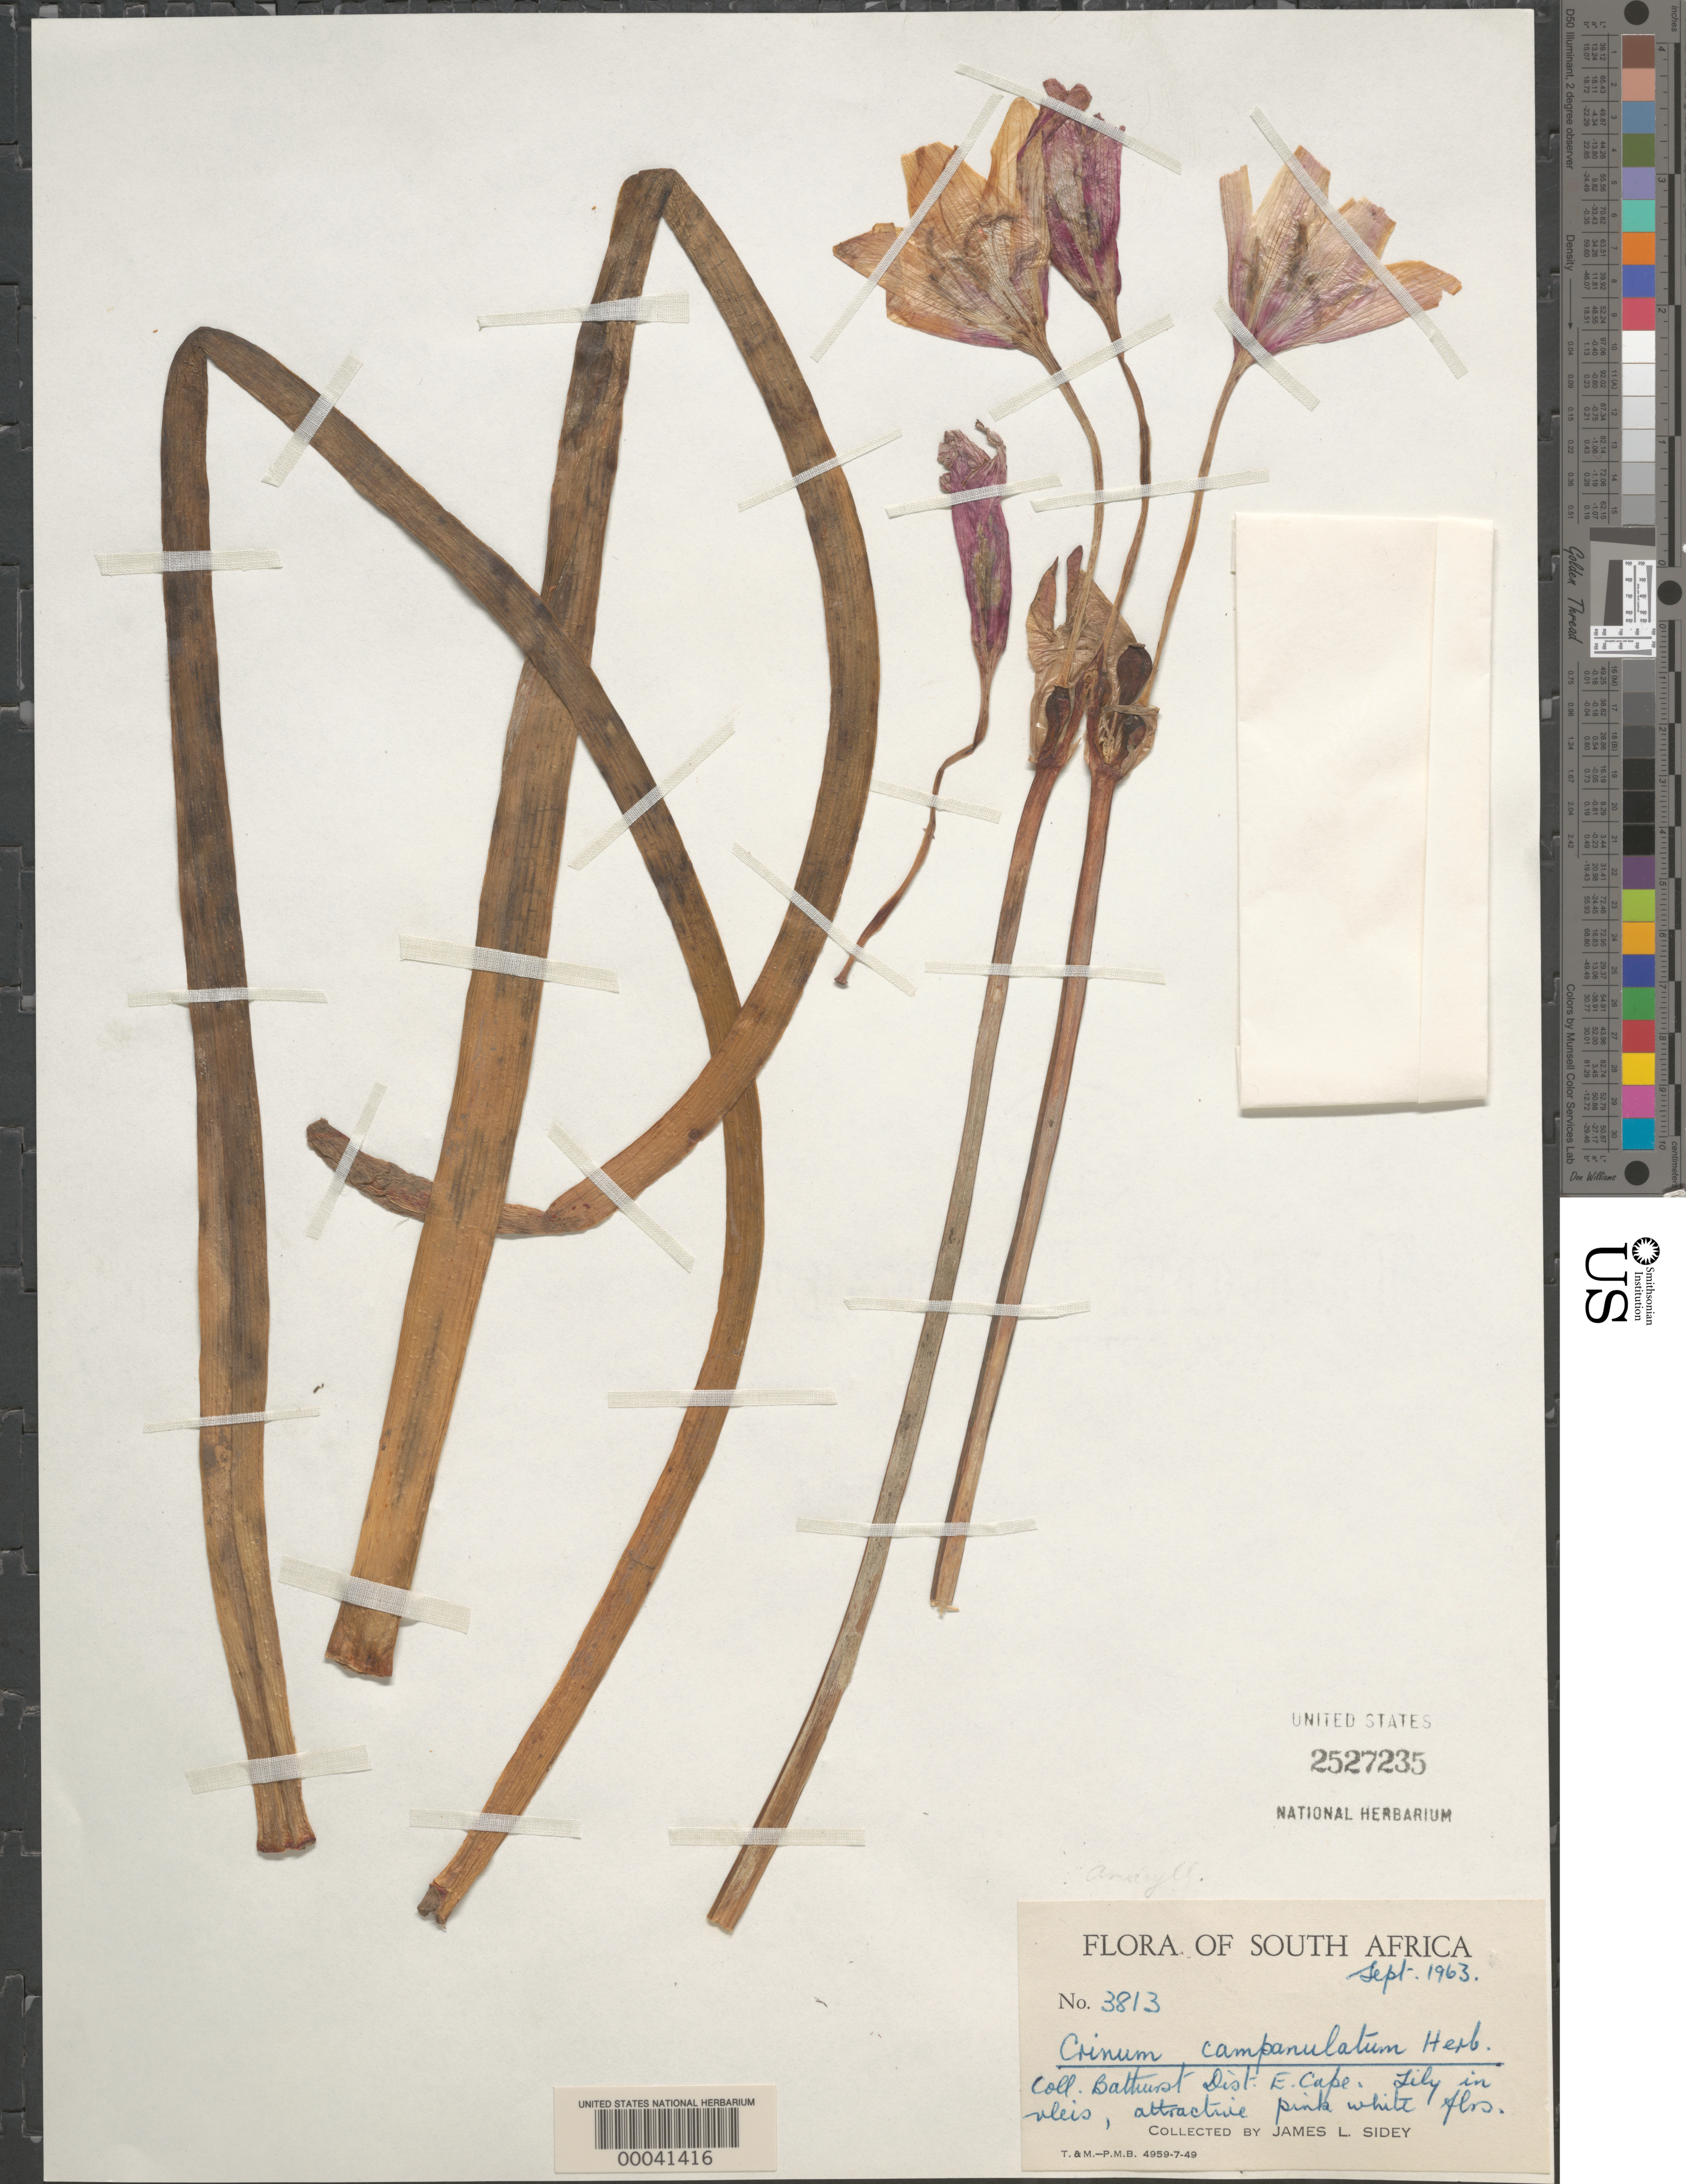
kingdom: Plantae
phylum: Tracheophyta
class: Liliopsida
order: Asparagales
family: Amaryllidaceae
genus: Crinum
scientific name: Crinum campanulatum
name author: Herb.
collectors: J. L. Sidey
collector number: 3813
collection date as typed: Sep 1963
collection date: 1963-09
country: South Africa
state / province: Eastern Cape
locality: Bathurst Dist.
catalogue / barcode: US 2527235